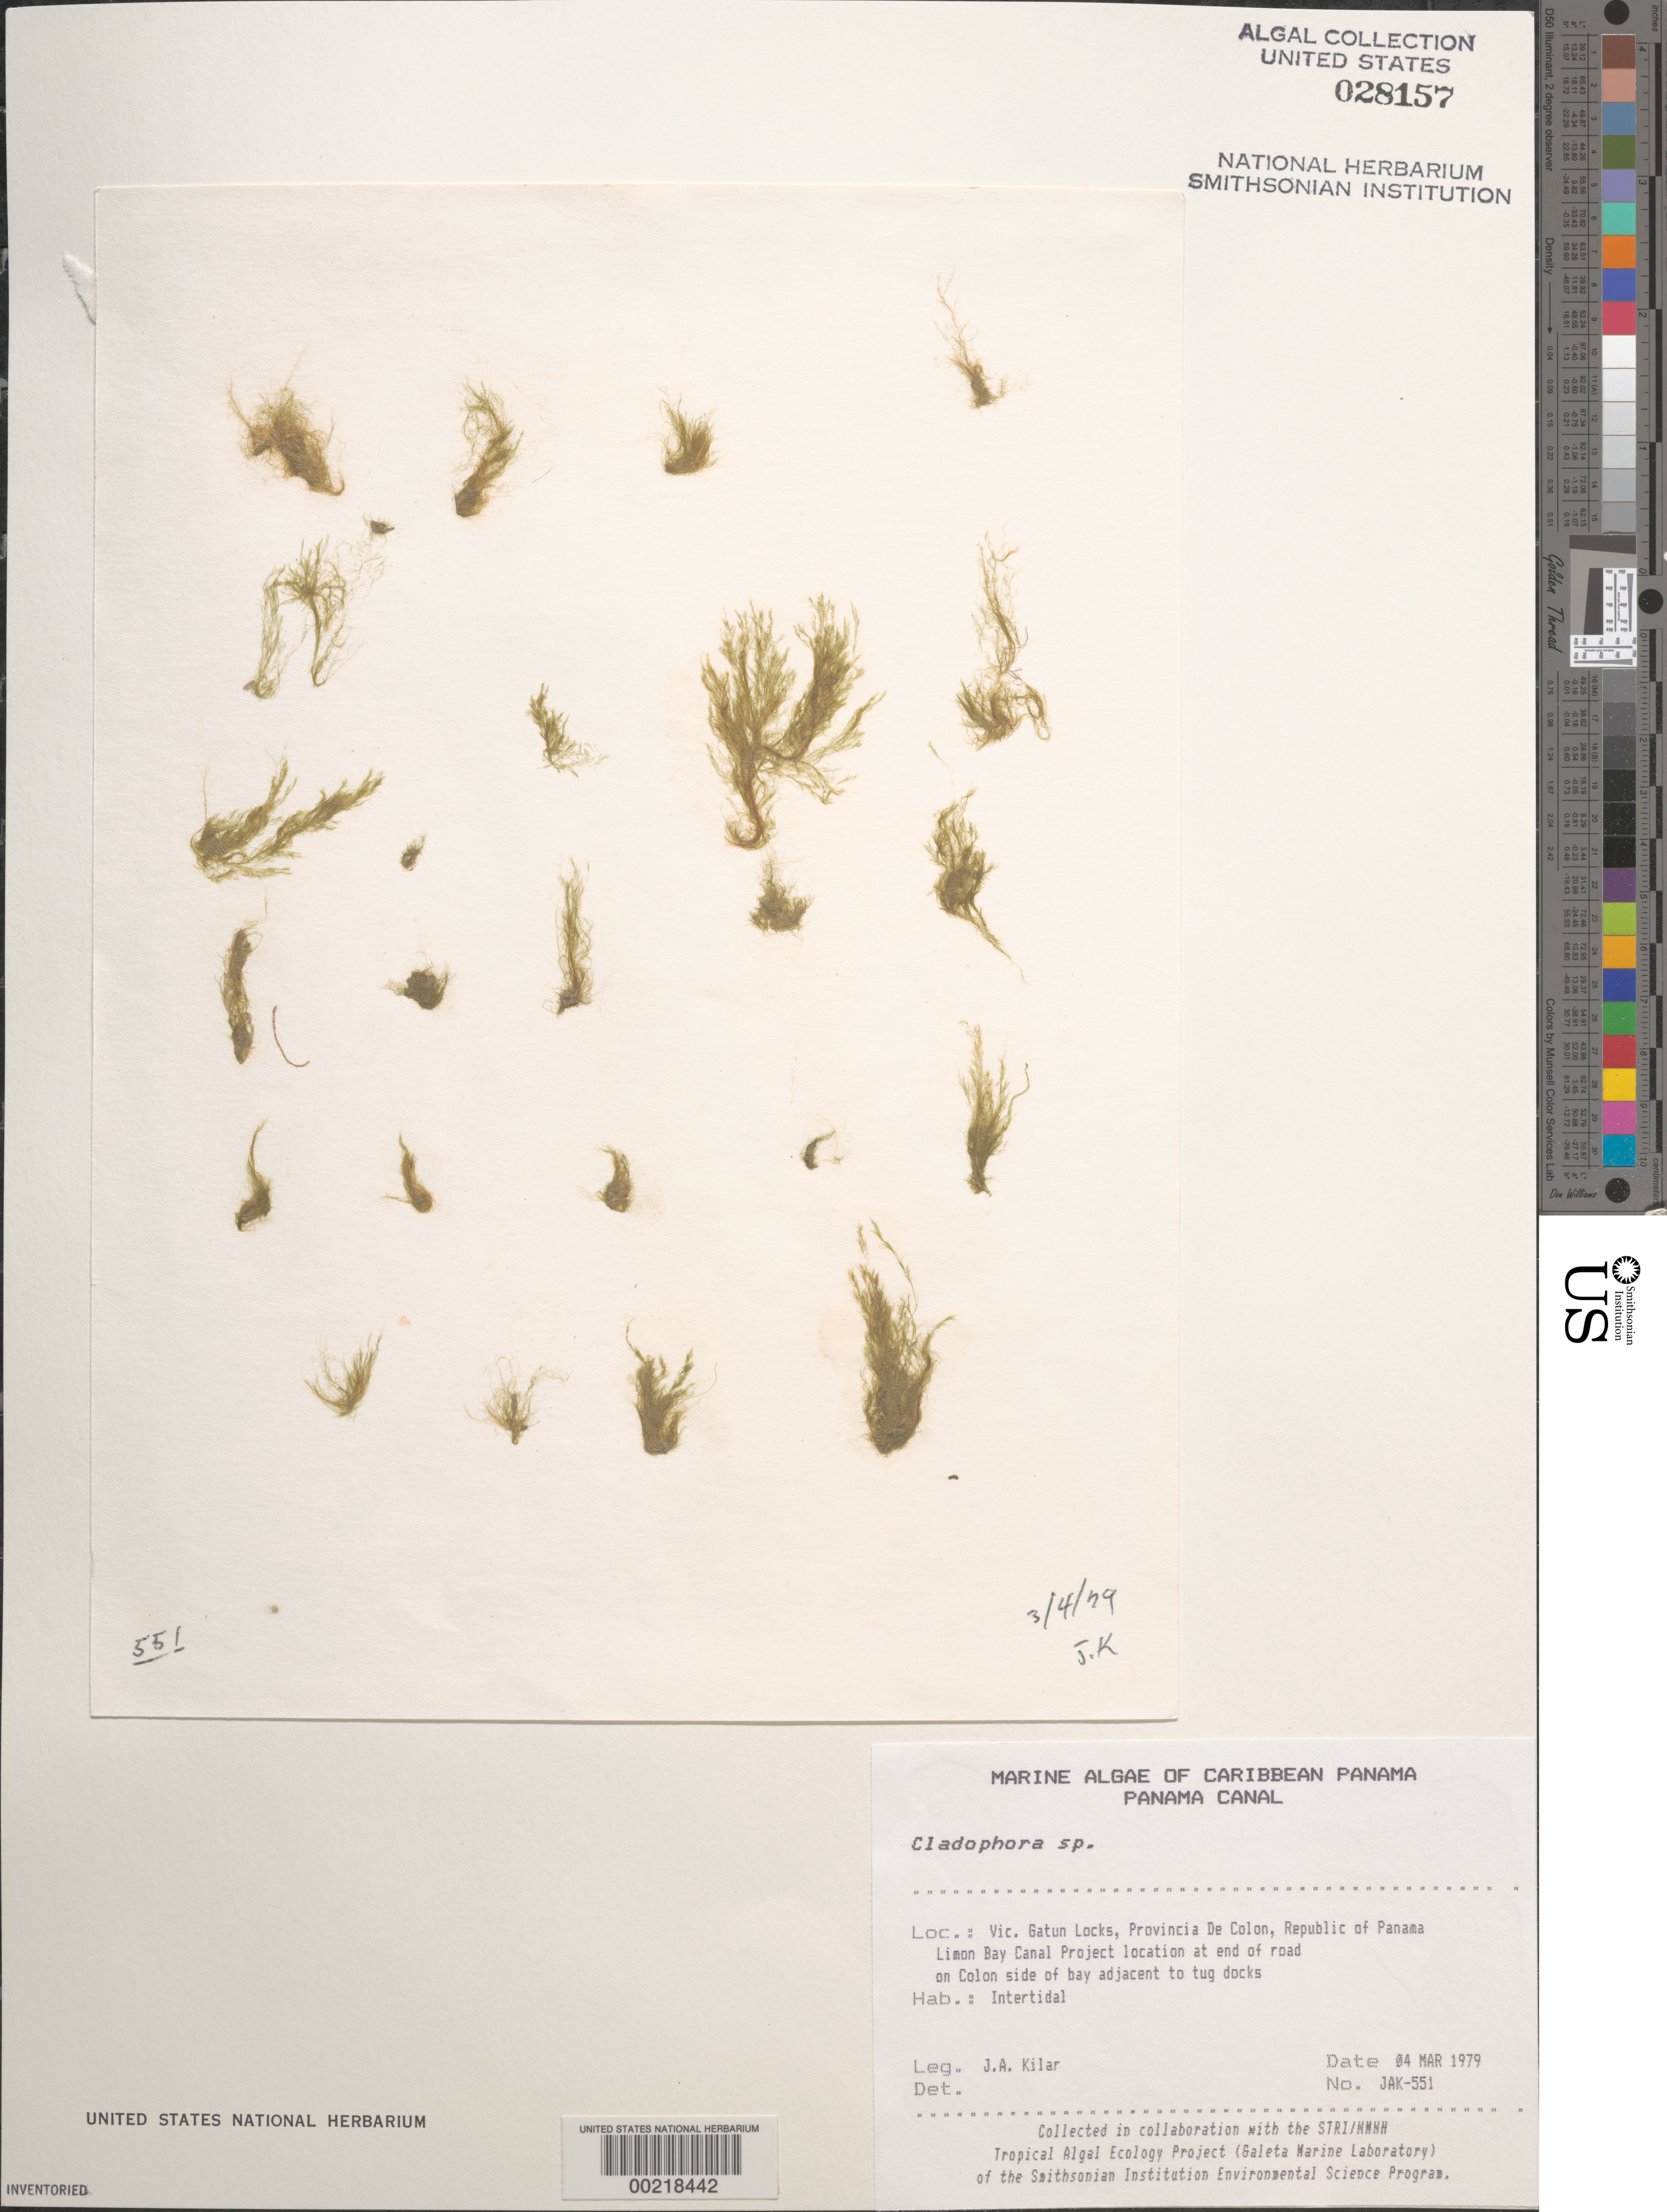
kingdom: Plantae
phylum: Chlorophyta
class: Ulvophyceae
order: Cladophorales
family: Cladophoraceae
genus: Cladophora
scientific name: Cladophora sp.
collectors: J. A. Kilar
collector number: JAK-551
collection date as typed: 04 Mar 1979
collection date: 1979-03-04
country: Panama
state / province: Colón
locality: Gatun Locks area, Limon Bay Canal Project, Panama Canal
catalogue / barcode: US 28157